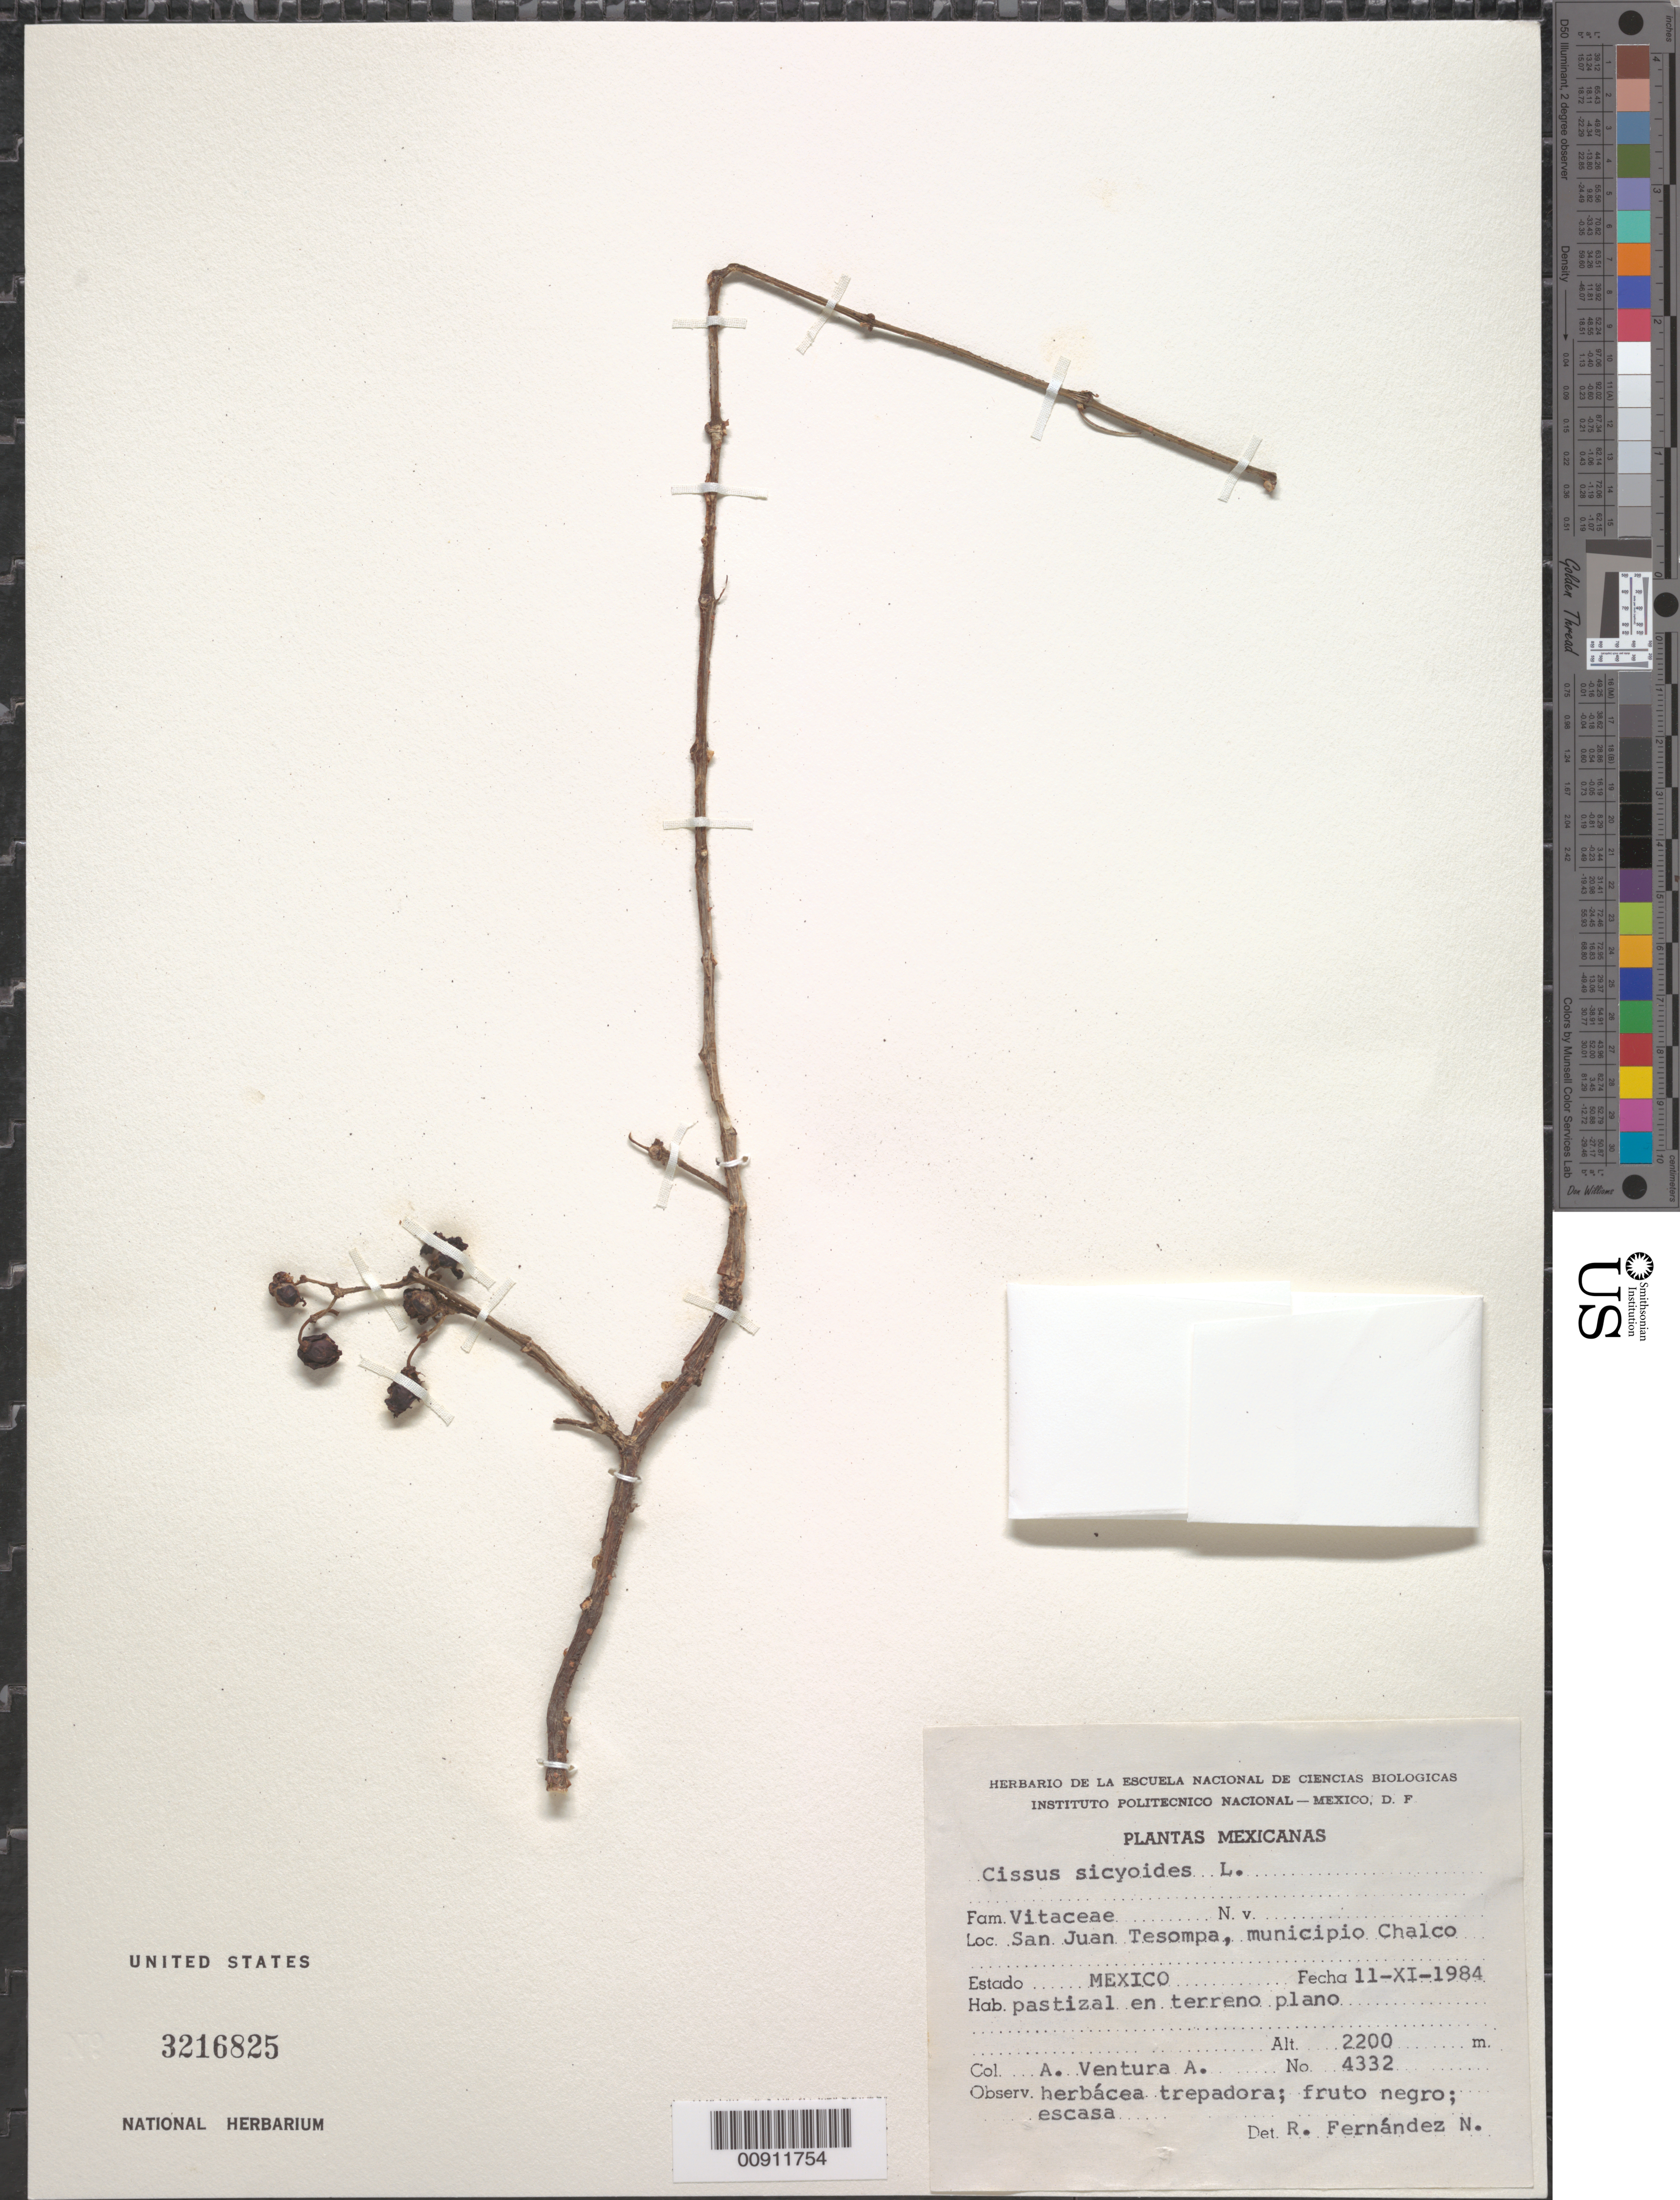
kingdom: Plantae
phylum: Tracheophyta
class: Magnoliopsida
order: Vitales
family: Vitaceae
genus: Cissus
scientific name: Cissus verticillata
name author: (L.) Nicolson & C.E. Jarvis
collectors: A. Ventura A.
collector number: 4332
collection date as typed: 11 Nov 1984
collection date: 1984-11-11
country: Mexico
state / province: México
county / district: Chalco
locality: San Juan Tesompa, municipio Chalco, Estado México.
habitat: Pastizal en terreno plano.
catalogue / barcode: US 3216825